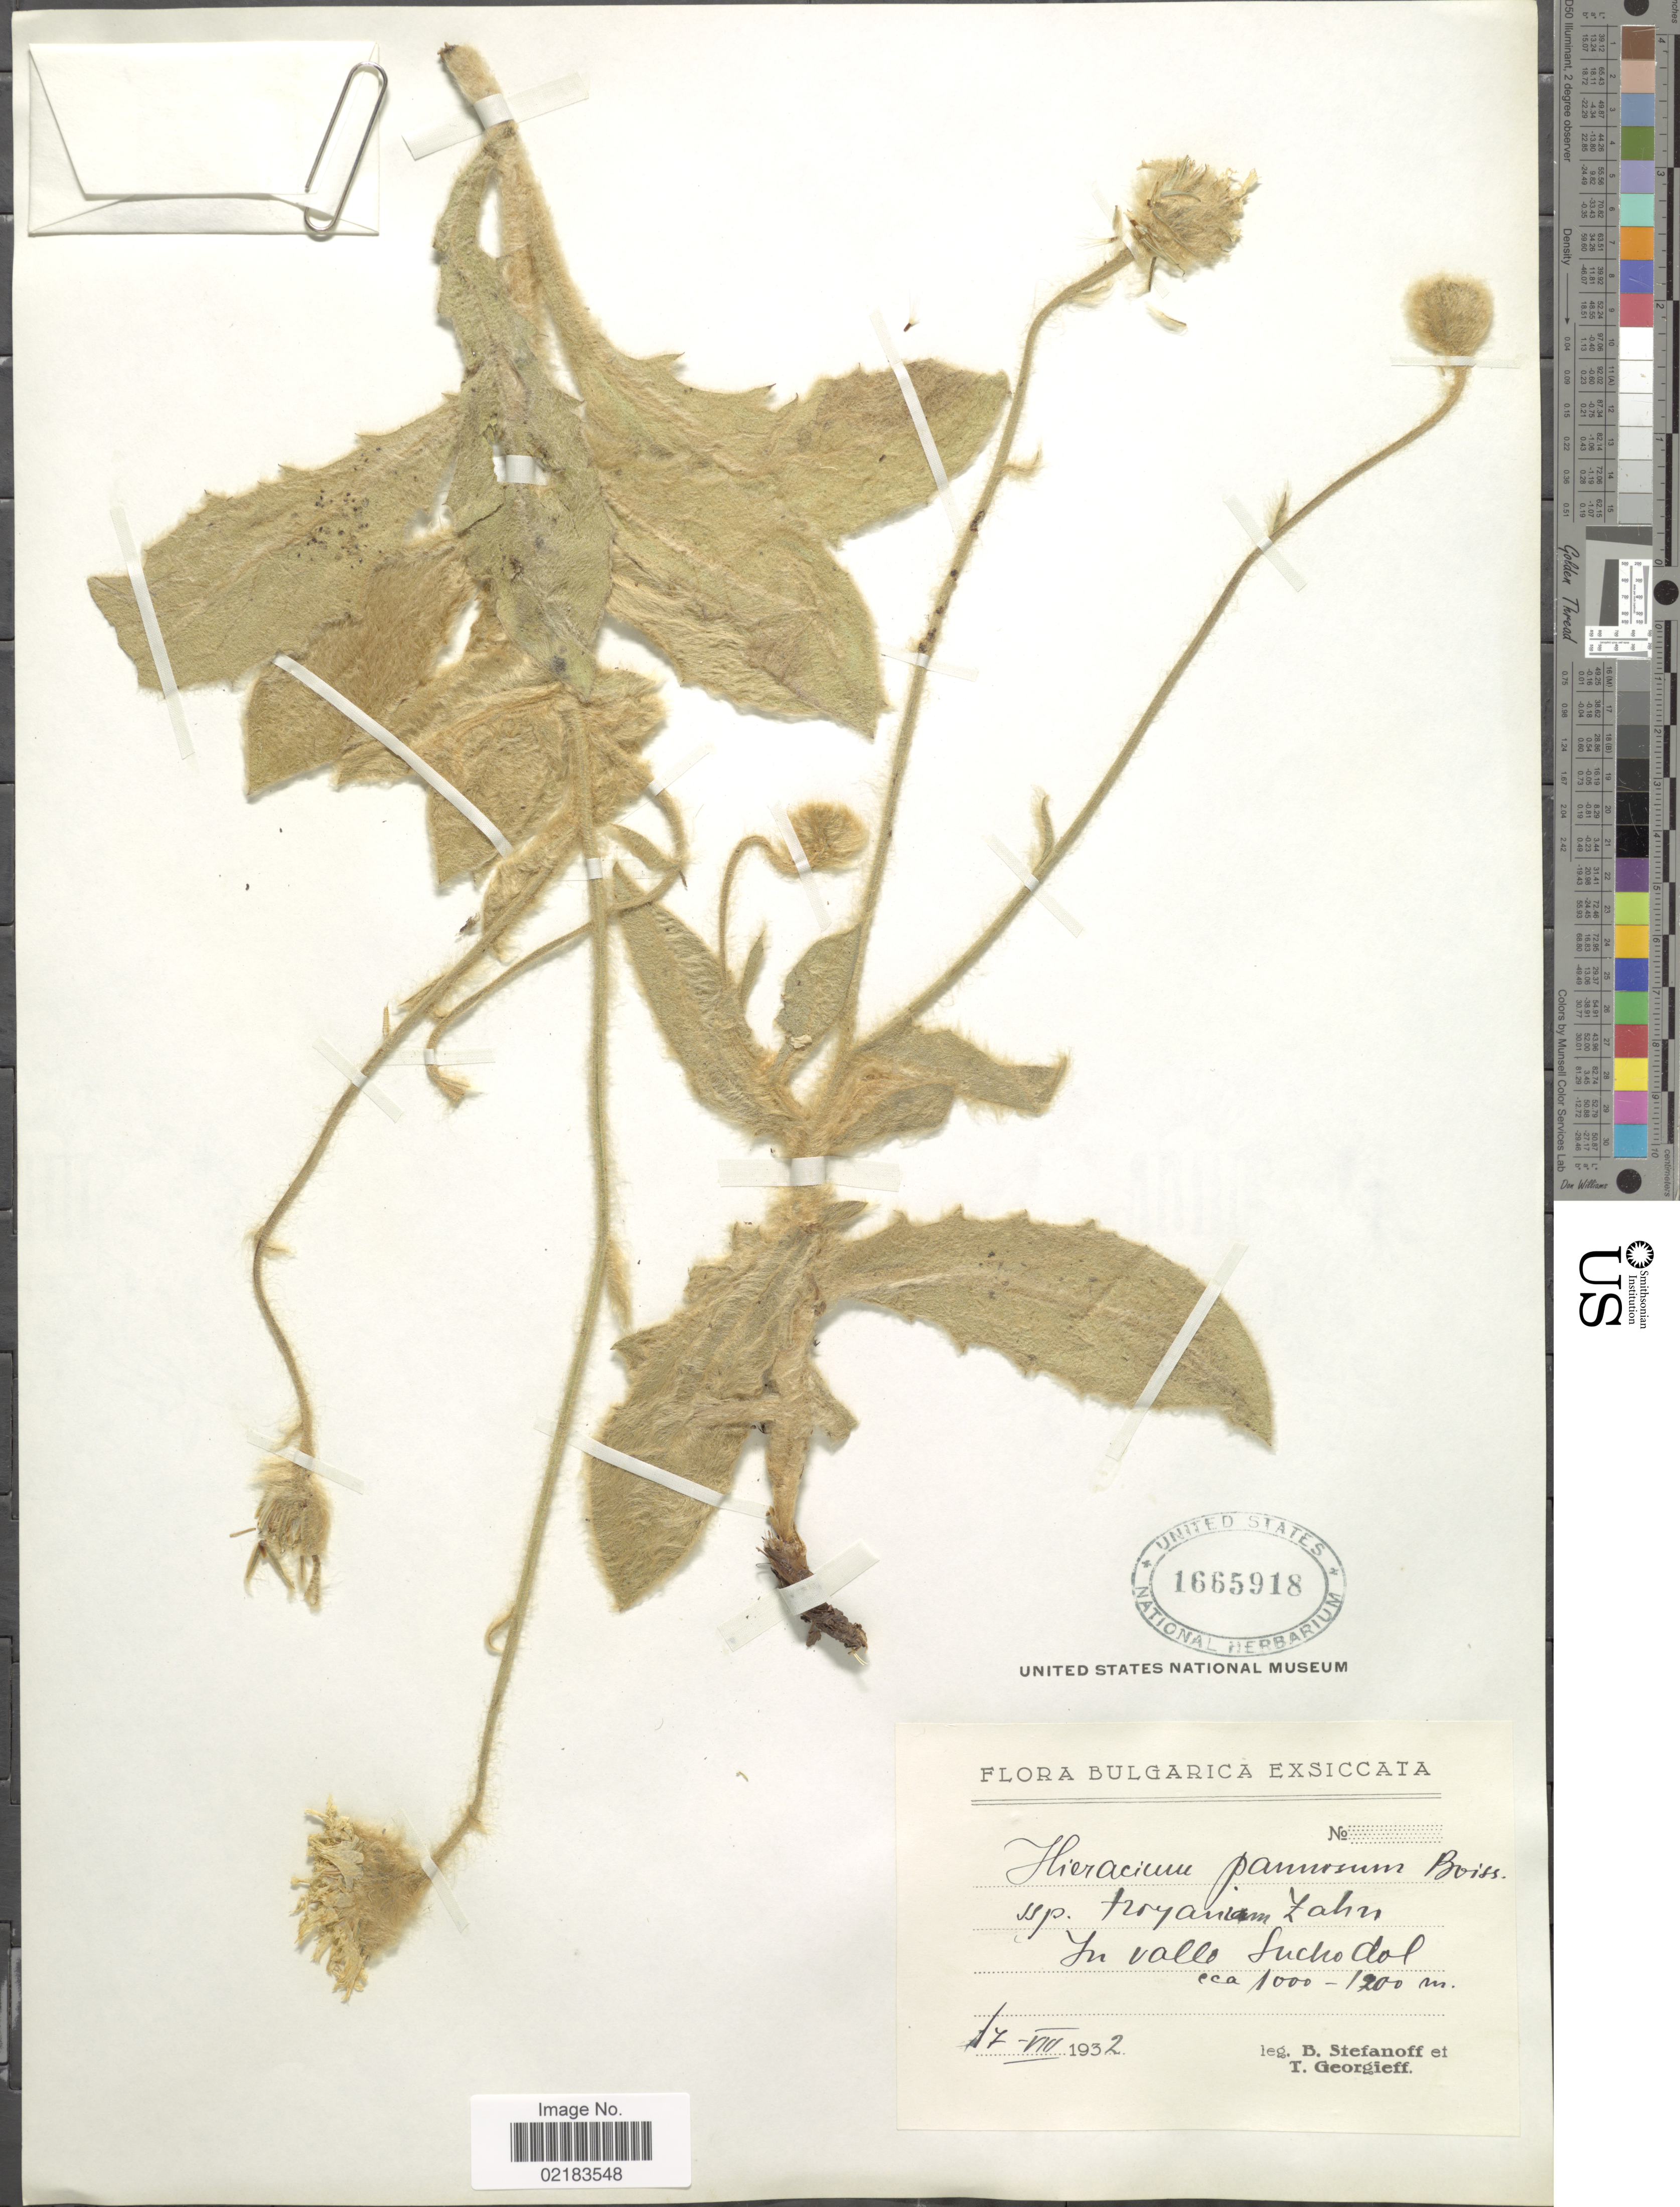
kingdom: Plantae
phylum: Tracheophyta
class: Magnoliopsida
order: Asterales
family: Asteraceae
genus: Hieracium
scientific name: Hieracium pannosum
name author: Boiss.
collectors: B. Stefanoff & T. Georgieff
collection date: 1932-08-17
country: Bulgaria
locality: In valle Sucho dol [interpreted]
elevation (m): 1000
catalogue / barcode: US 1665918